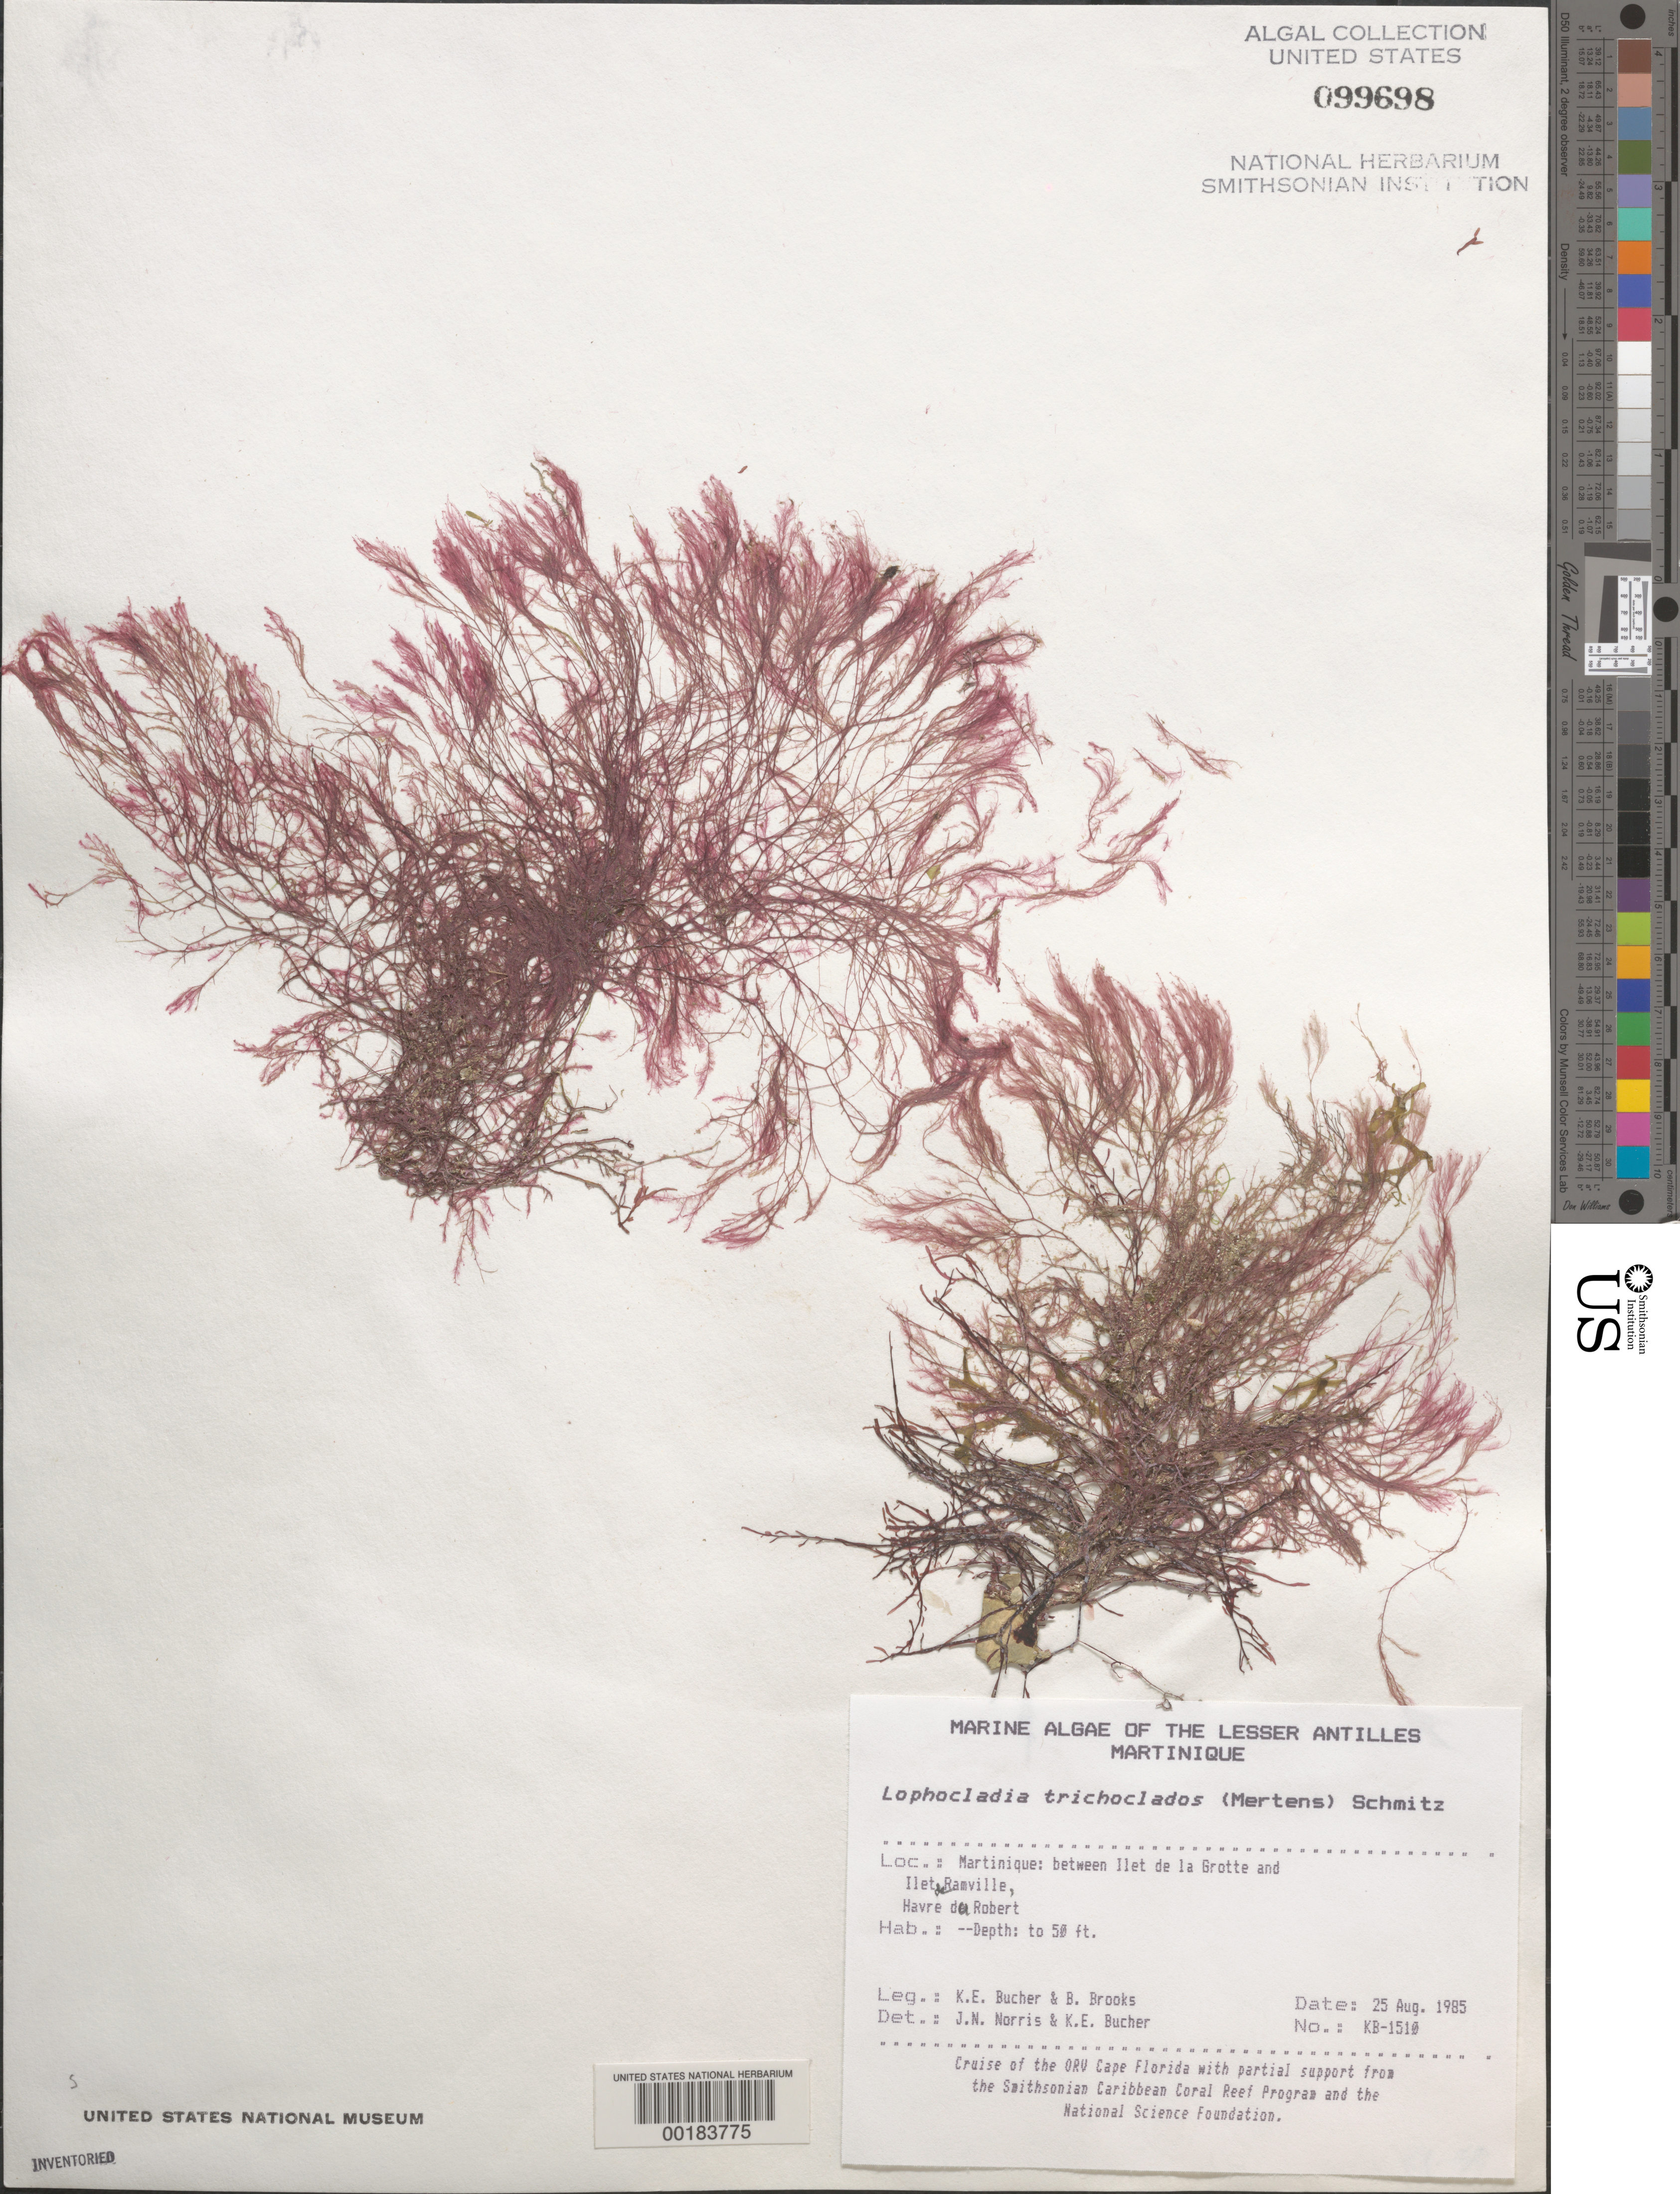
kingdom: Plantae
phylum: Rhodophyta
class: Florideophyceae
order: Ceramiales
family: Rhodomelaceae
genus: Lophocladia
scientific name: Lophocladia trichoclados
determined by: Norris, J. N.; Bucher, K. E.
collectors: K. E. Bucher & B. Brooks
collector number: Kb-1510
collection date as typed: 25 Aug 1985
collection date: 1985-08-25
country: Martinique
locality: Between Ilet de la Grotte and Ilet de Ramville, Havre du Robert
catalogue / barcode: US 99698